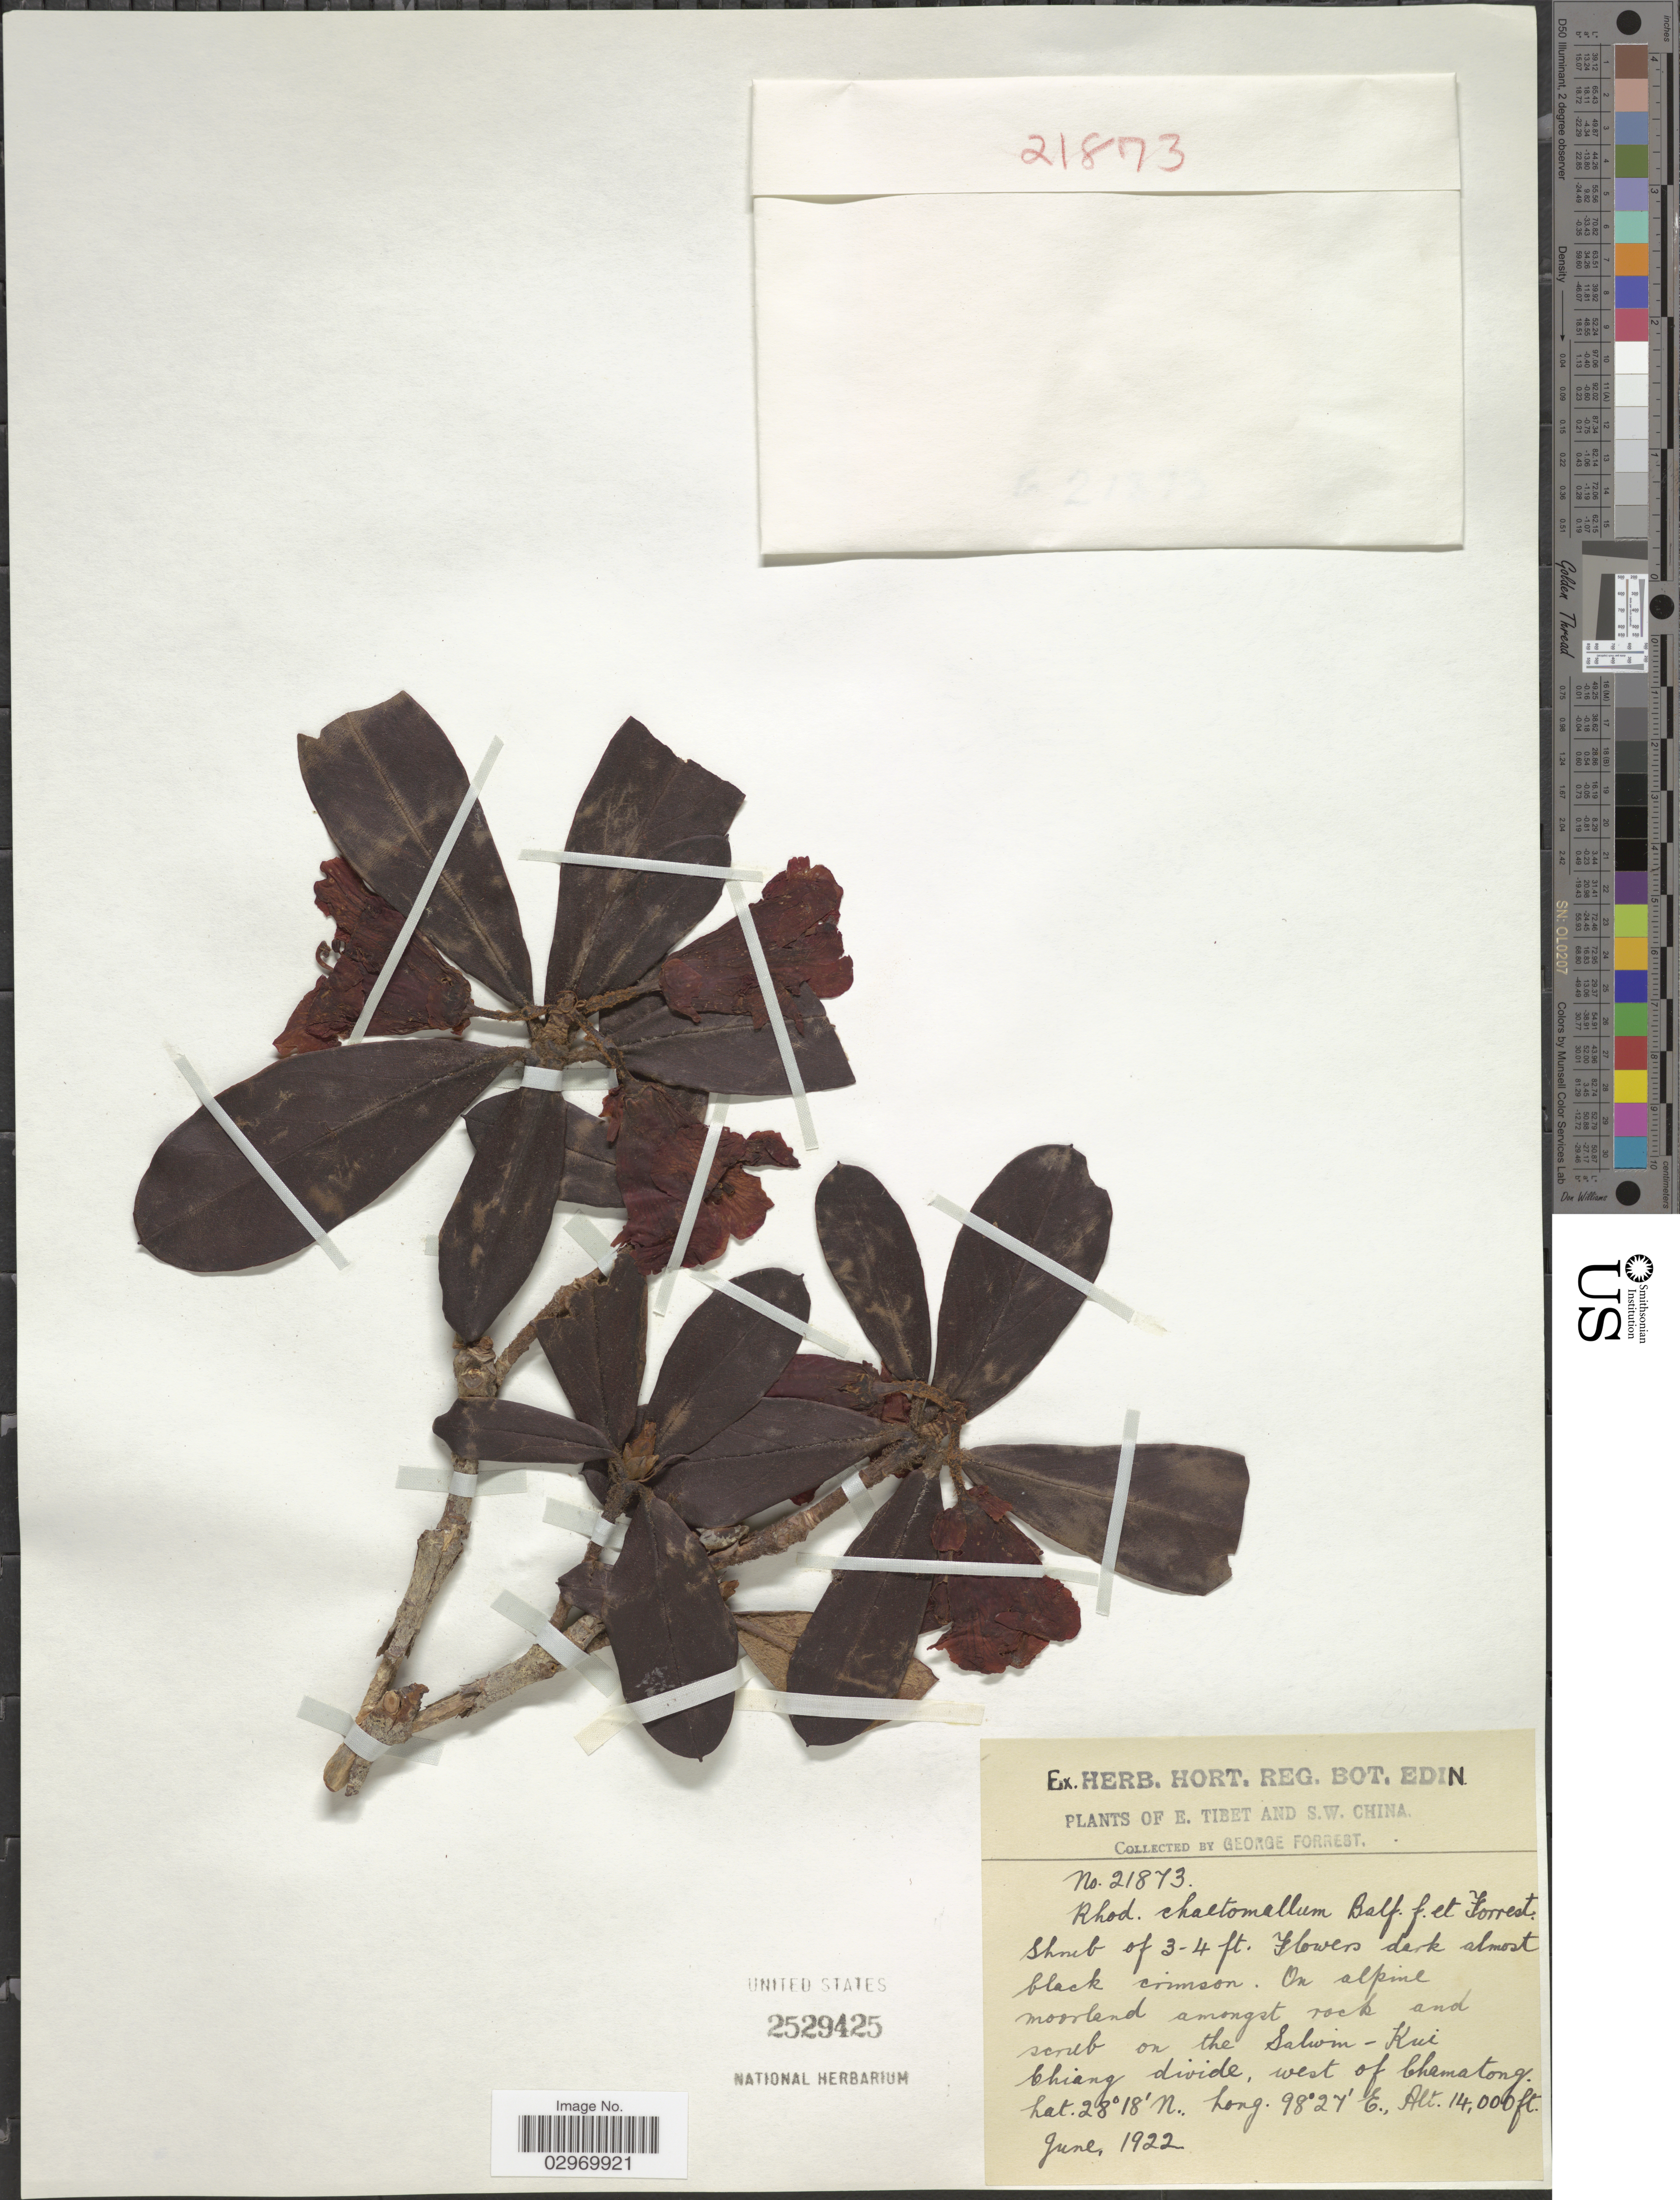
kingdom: Plantae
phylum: Tracheophyta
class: Magnoliopsida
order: Ericales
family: Ericaceae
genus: Rhododendron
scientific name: Rhododendron chaetomallum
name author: Balf. f. & Forrest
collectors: G. Forrest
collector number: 21873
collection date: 1922-06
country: China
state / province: Xizang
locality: E. Tibet and S.W. China, On alpine moorland amongst rock and scrub on the Salwin-Kui Chiang divide, west of Chamatong.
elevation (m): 4267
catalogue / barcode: US 2529425